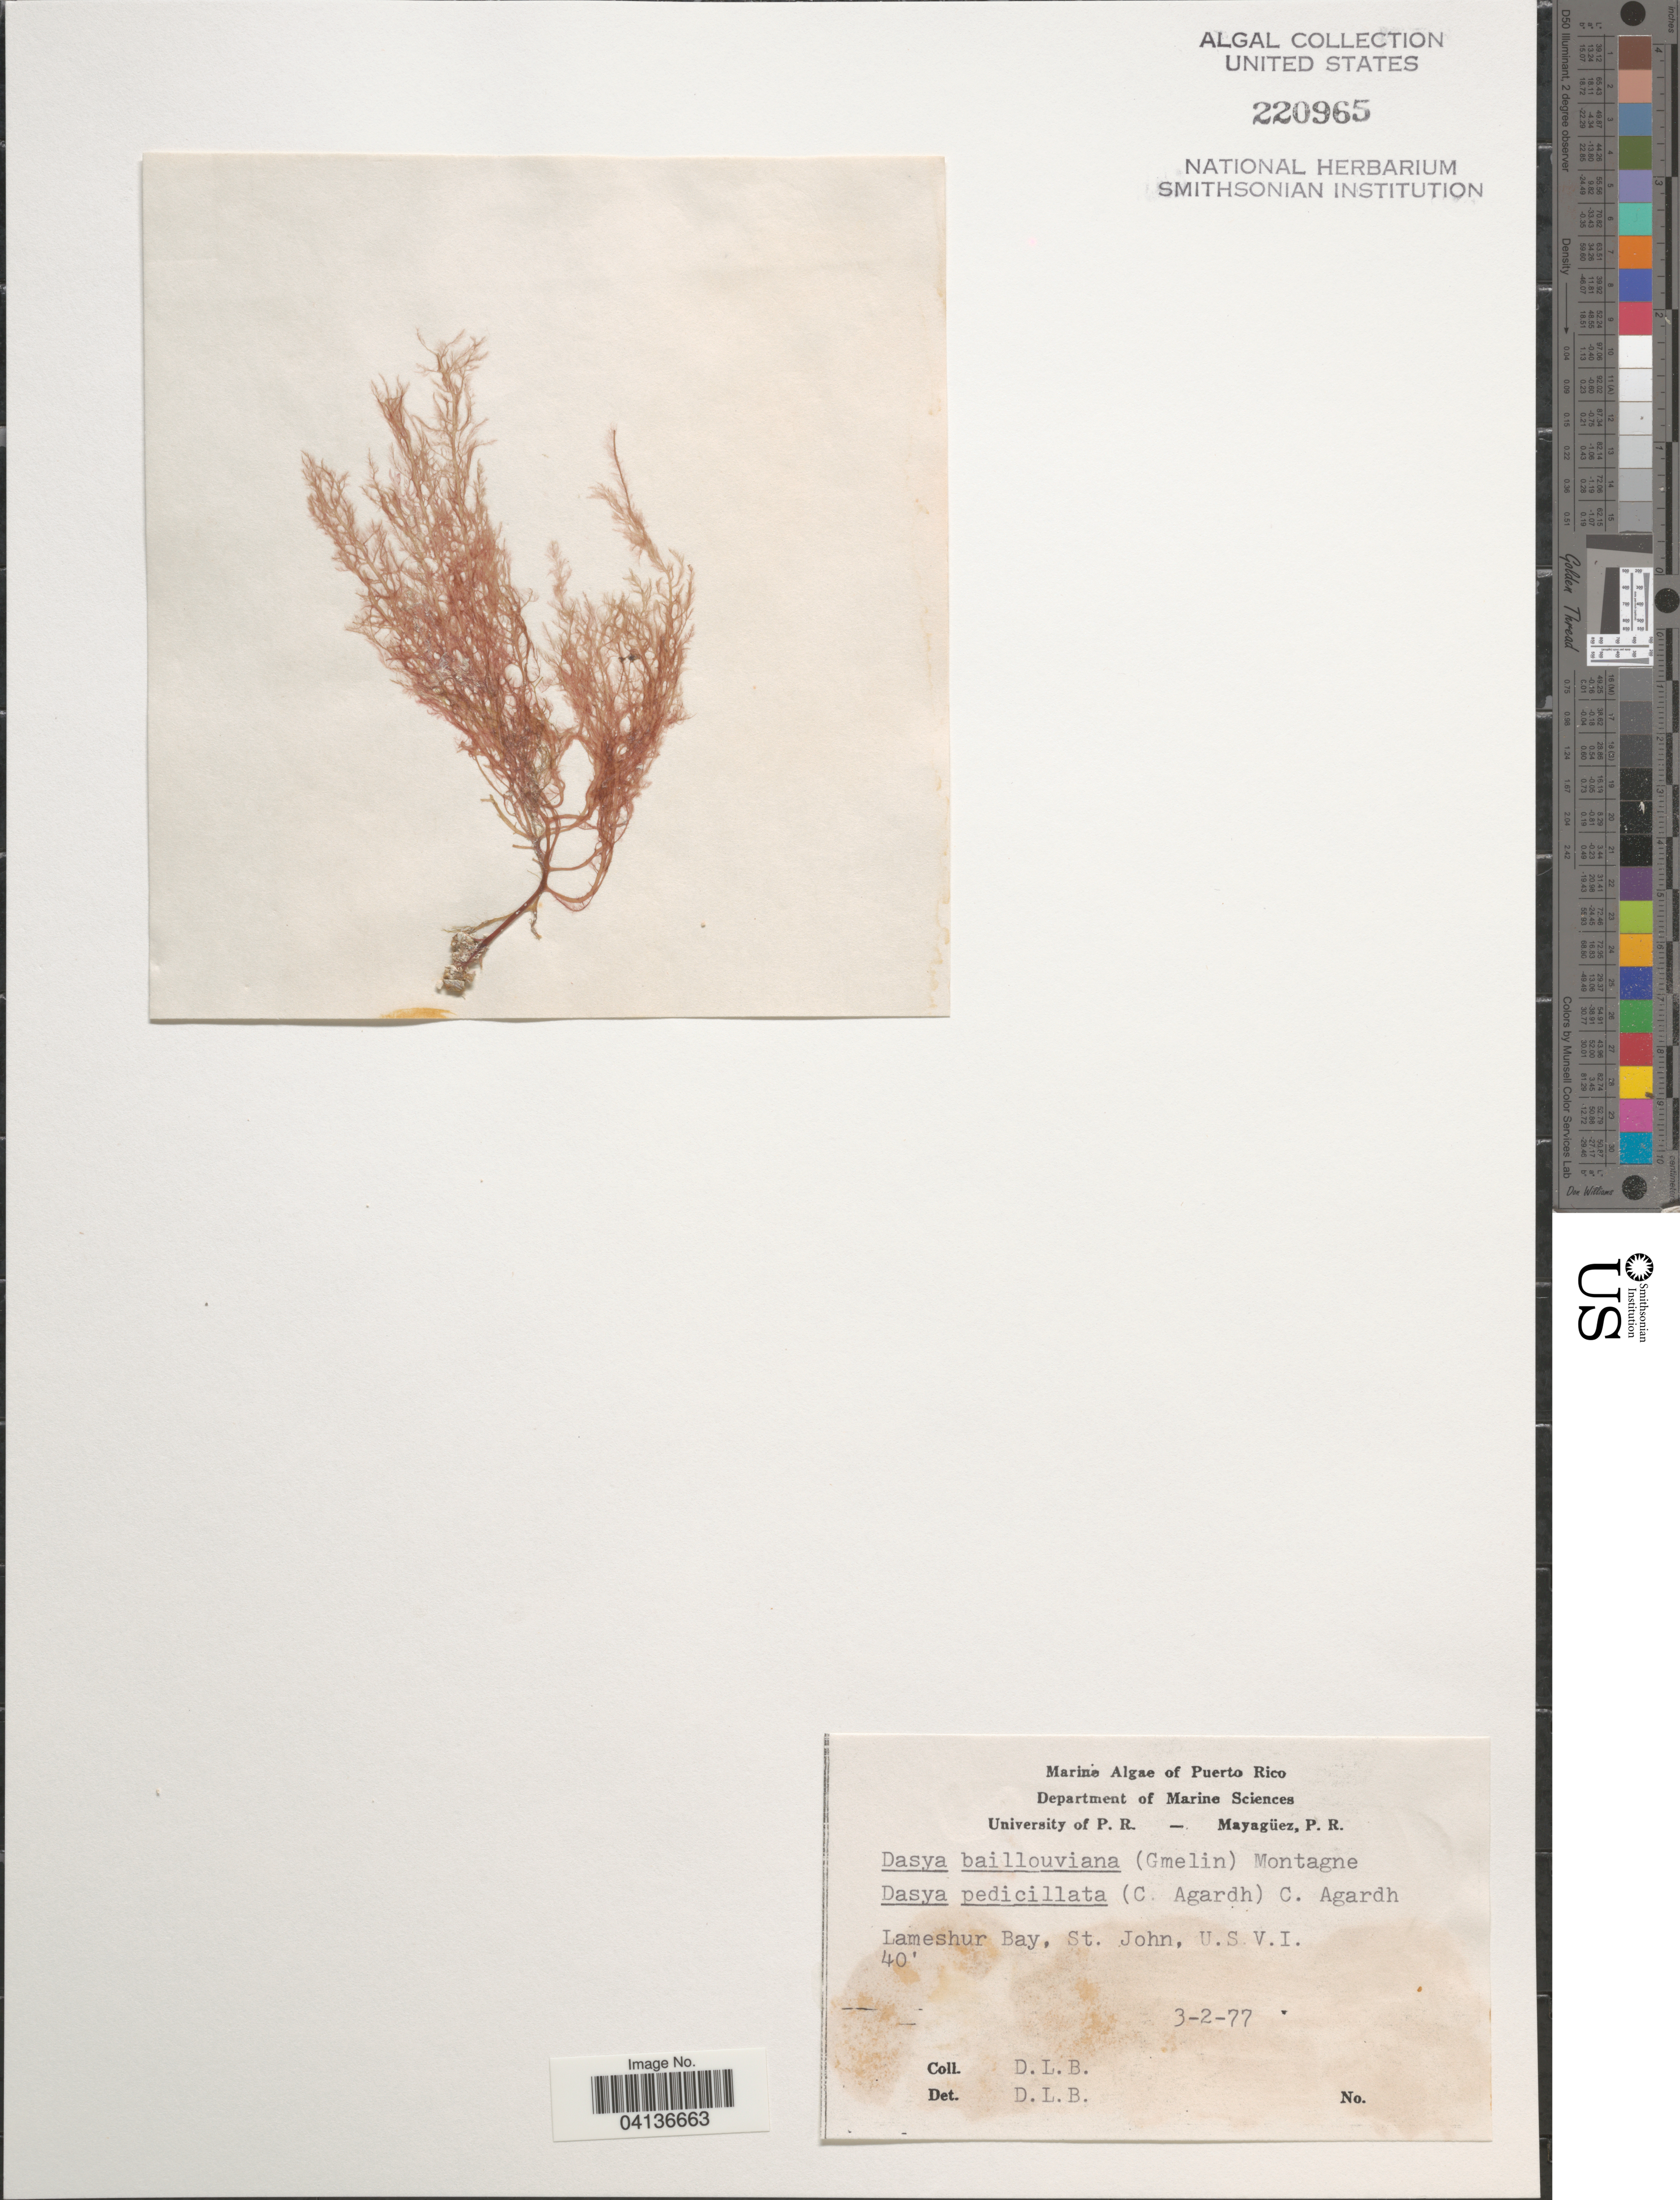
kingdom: Plantae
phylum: Rhodophyta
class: Florideophyceae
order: Ceramiales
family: Dasyaceae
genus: Dasya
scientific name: Dasya pedicellata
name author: (C. Agardh) C. Agardh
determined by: Algae name updating Project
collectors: D. L. B.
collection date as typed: Transcribed d/m/y: 3/2/77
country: U.S. Virgin Islands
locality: Lameshur Bay, St. John.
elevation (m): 12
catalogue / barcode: US 220965